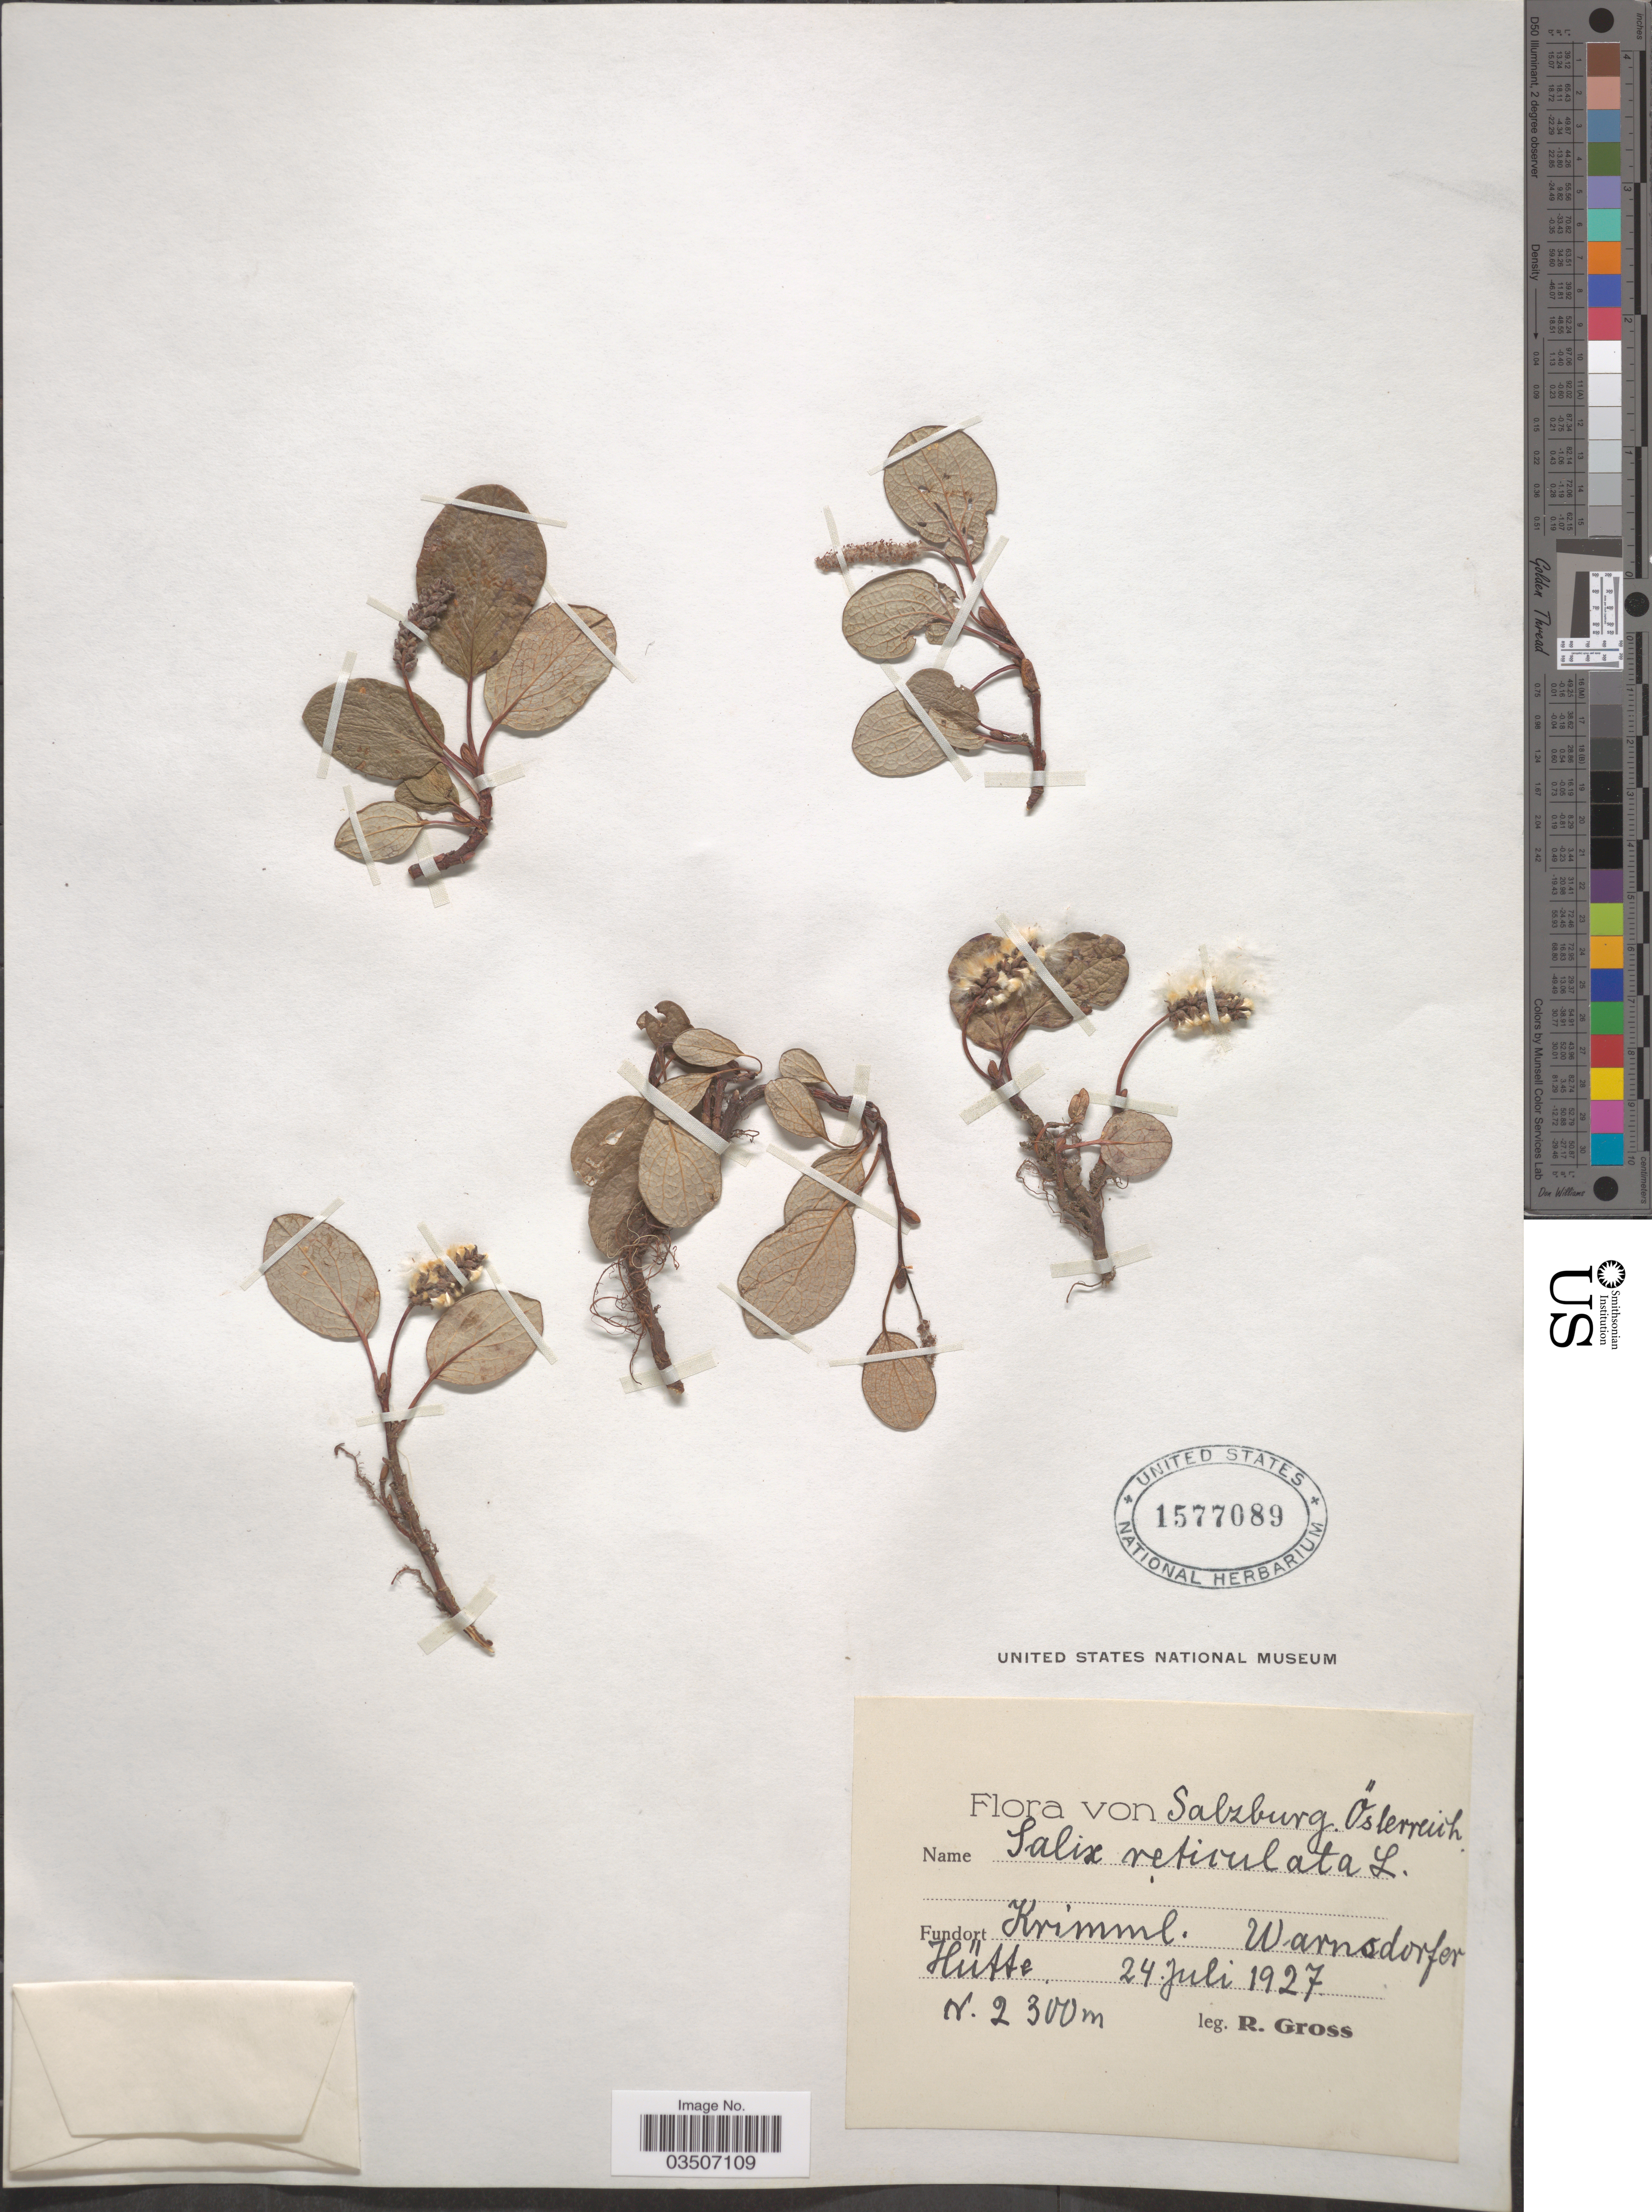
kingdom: Plantae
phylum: Tracheophyta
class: Magnoliopsida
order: Malpighiales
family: Salicaceae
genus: Salix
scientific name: Salix reticulata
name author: L.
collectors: R. Gross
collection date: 1927-07-24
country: Austria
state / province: Salzburg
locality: Salzburg. Österreich. Krimml. Warnsdorfer Hütte.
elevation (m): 2300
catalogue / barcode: US 1577089